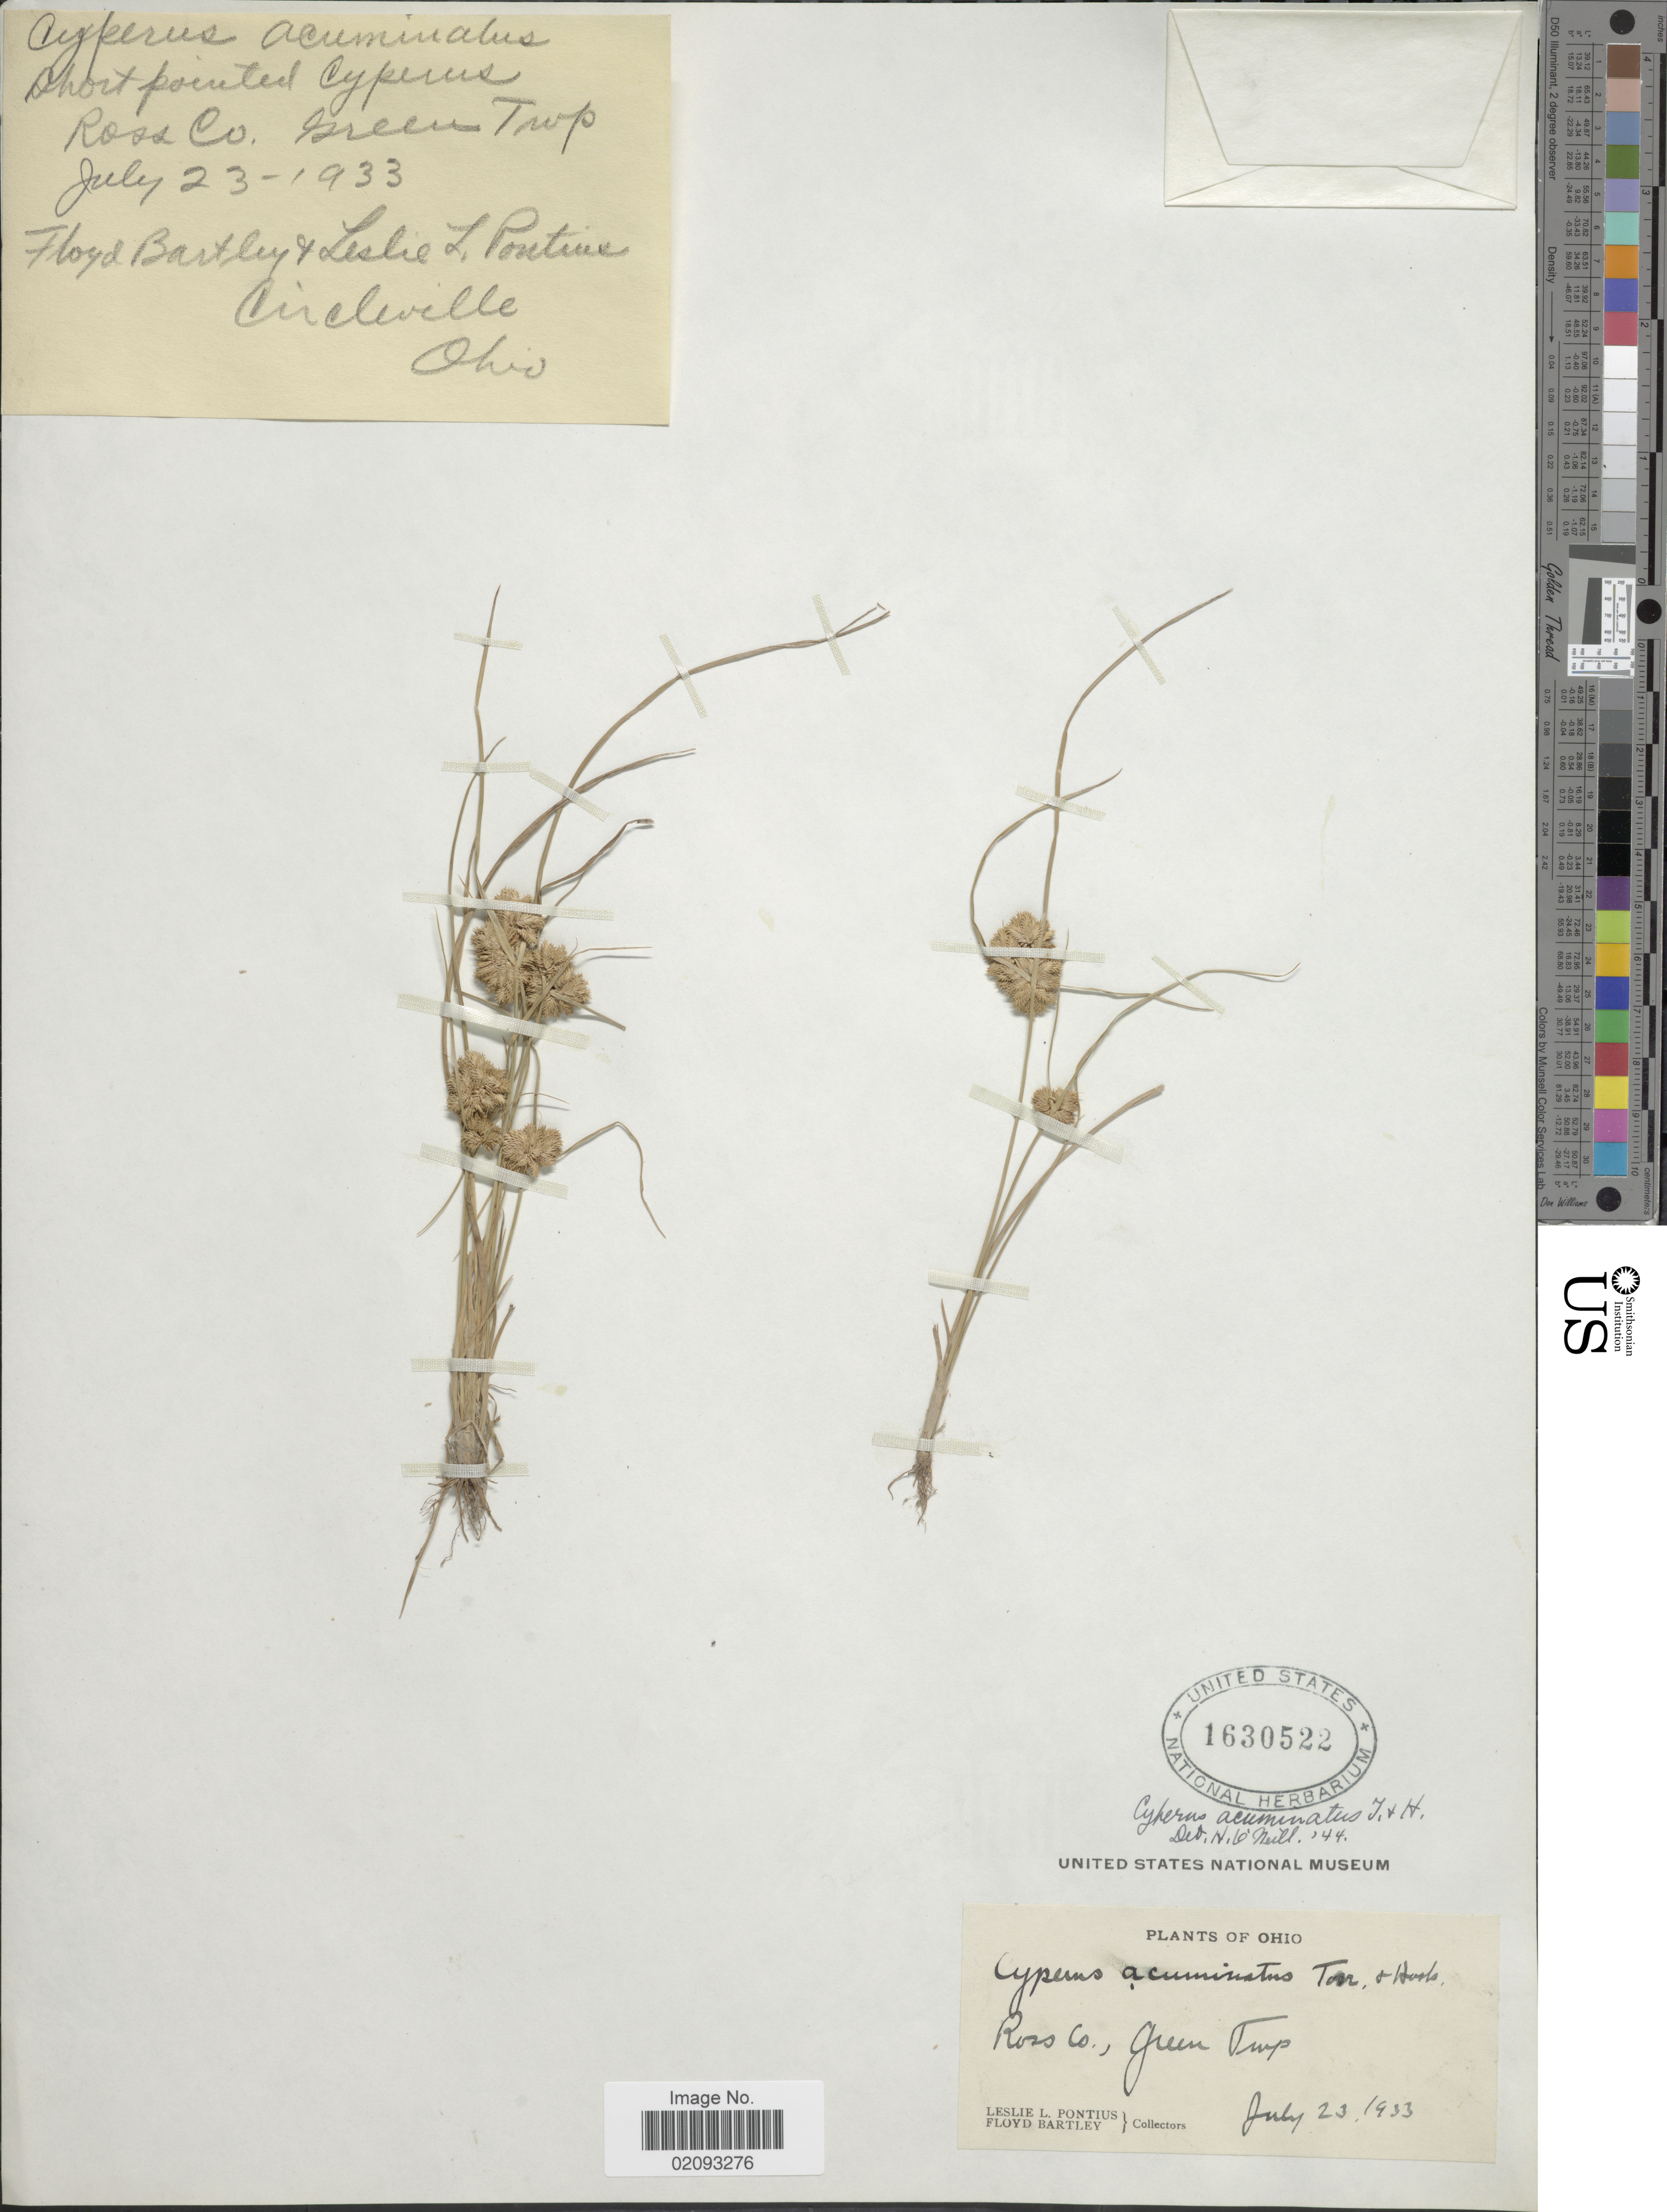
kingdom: Plantae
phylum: Tracheophyta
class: Liliopsida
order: Poales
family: Cyperaceae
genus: Cyperus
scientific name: Cyperus acuminatus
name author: Torr. & Hook.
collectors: L. Pontius & F. Bartley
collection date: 1933-07-23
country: United States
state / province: Ohio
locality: Ross Co., Green Twp. Circleville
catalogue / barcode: US 1630522